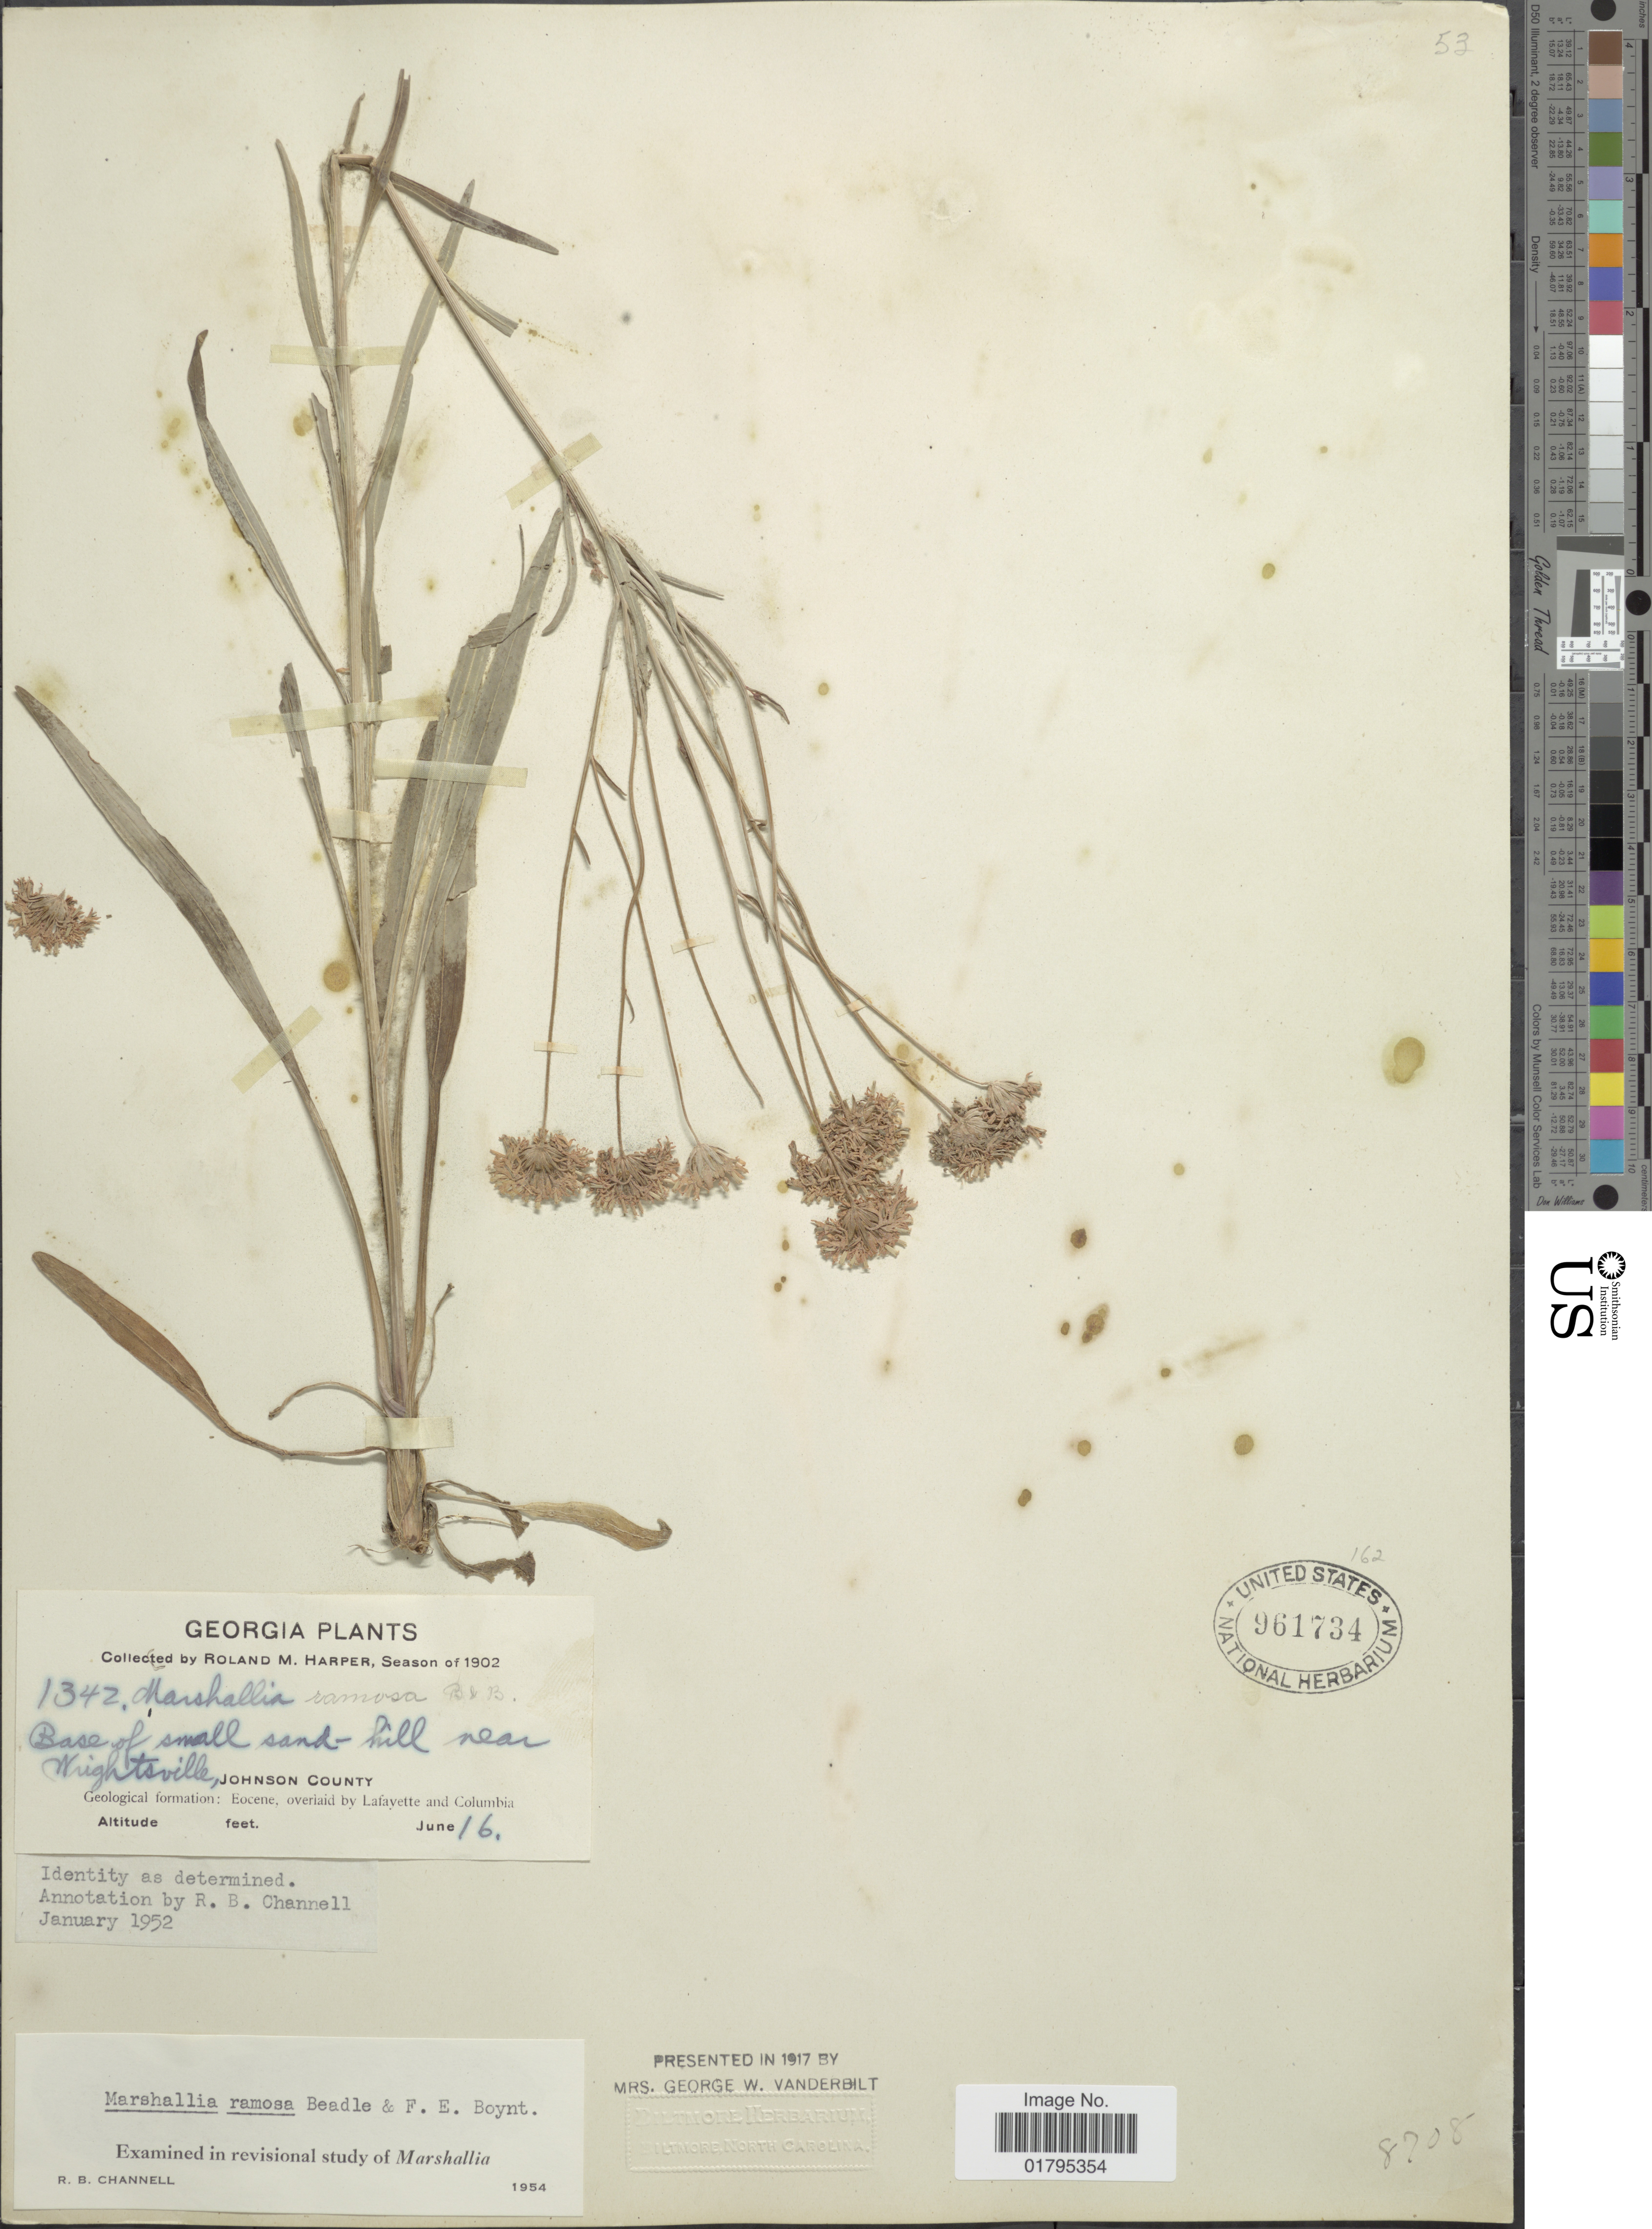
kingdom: Plantae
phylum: Tracheophyta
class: Magnoliopsida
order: Asterales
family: Asteraceae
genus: Marshallia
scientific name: Marshallia ramosa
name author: Beadle & F.E. Boynton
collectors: R. M. Harper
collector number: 1342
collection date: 1902-06-16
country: United States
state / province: Georgia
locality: Base of small sand-hill near Wightsville, Johnson County.Eocene overlaid by Lafayette and Columbia.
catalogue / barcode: US 961734